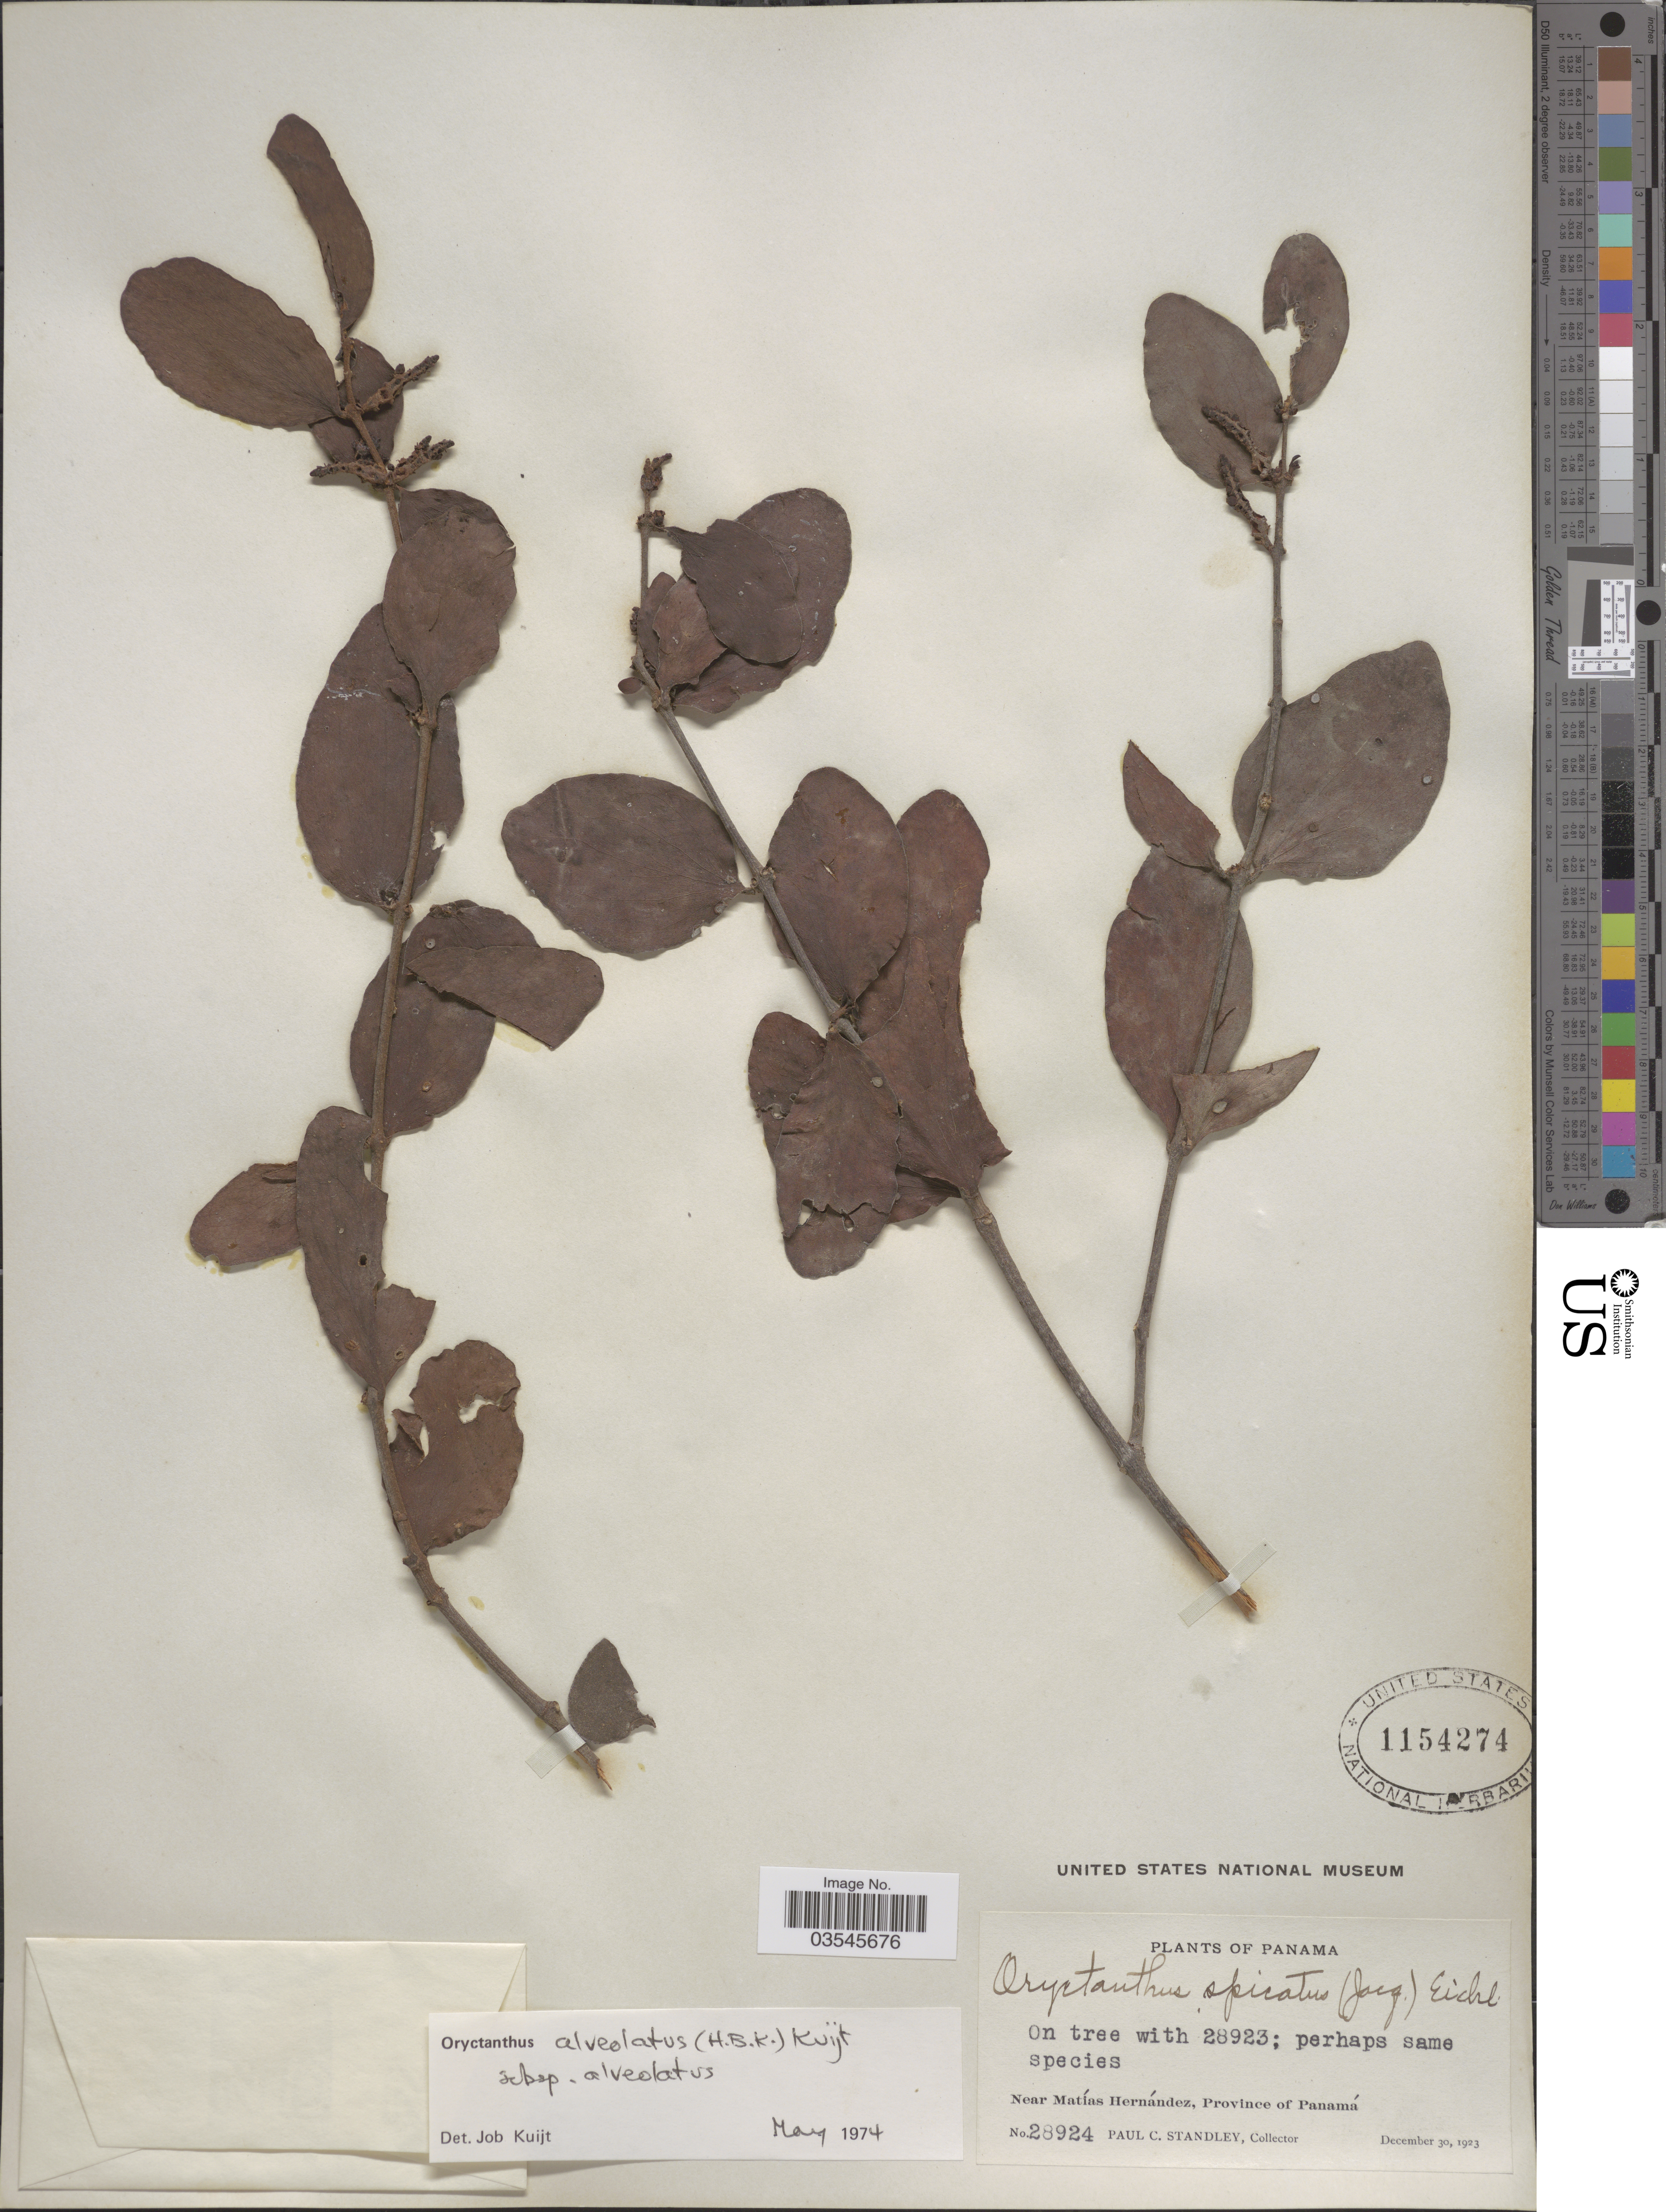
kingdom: Plantae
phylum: Tracheophyta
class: Magnoliopsida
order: Santalales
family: Loranthaceae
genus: Oryctanthus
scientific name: Oryctanthus alveolatus subsp. alveolatus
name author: (Kunth) Kuijt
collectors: P. C. Standley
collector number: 28924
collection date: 1923-12-30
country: Panama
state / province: Panamá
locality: Near Matías Hernández.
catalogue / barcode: US 1154274